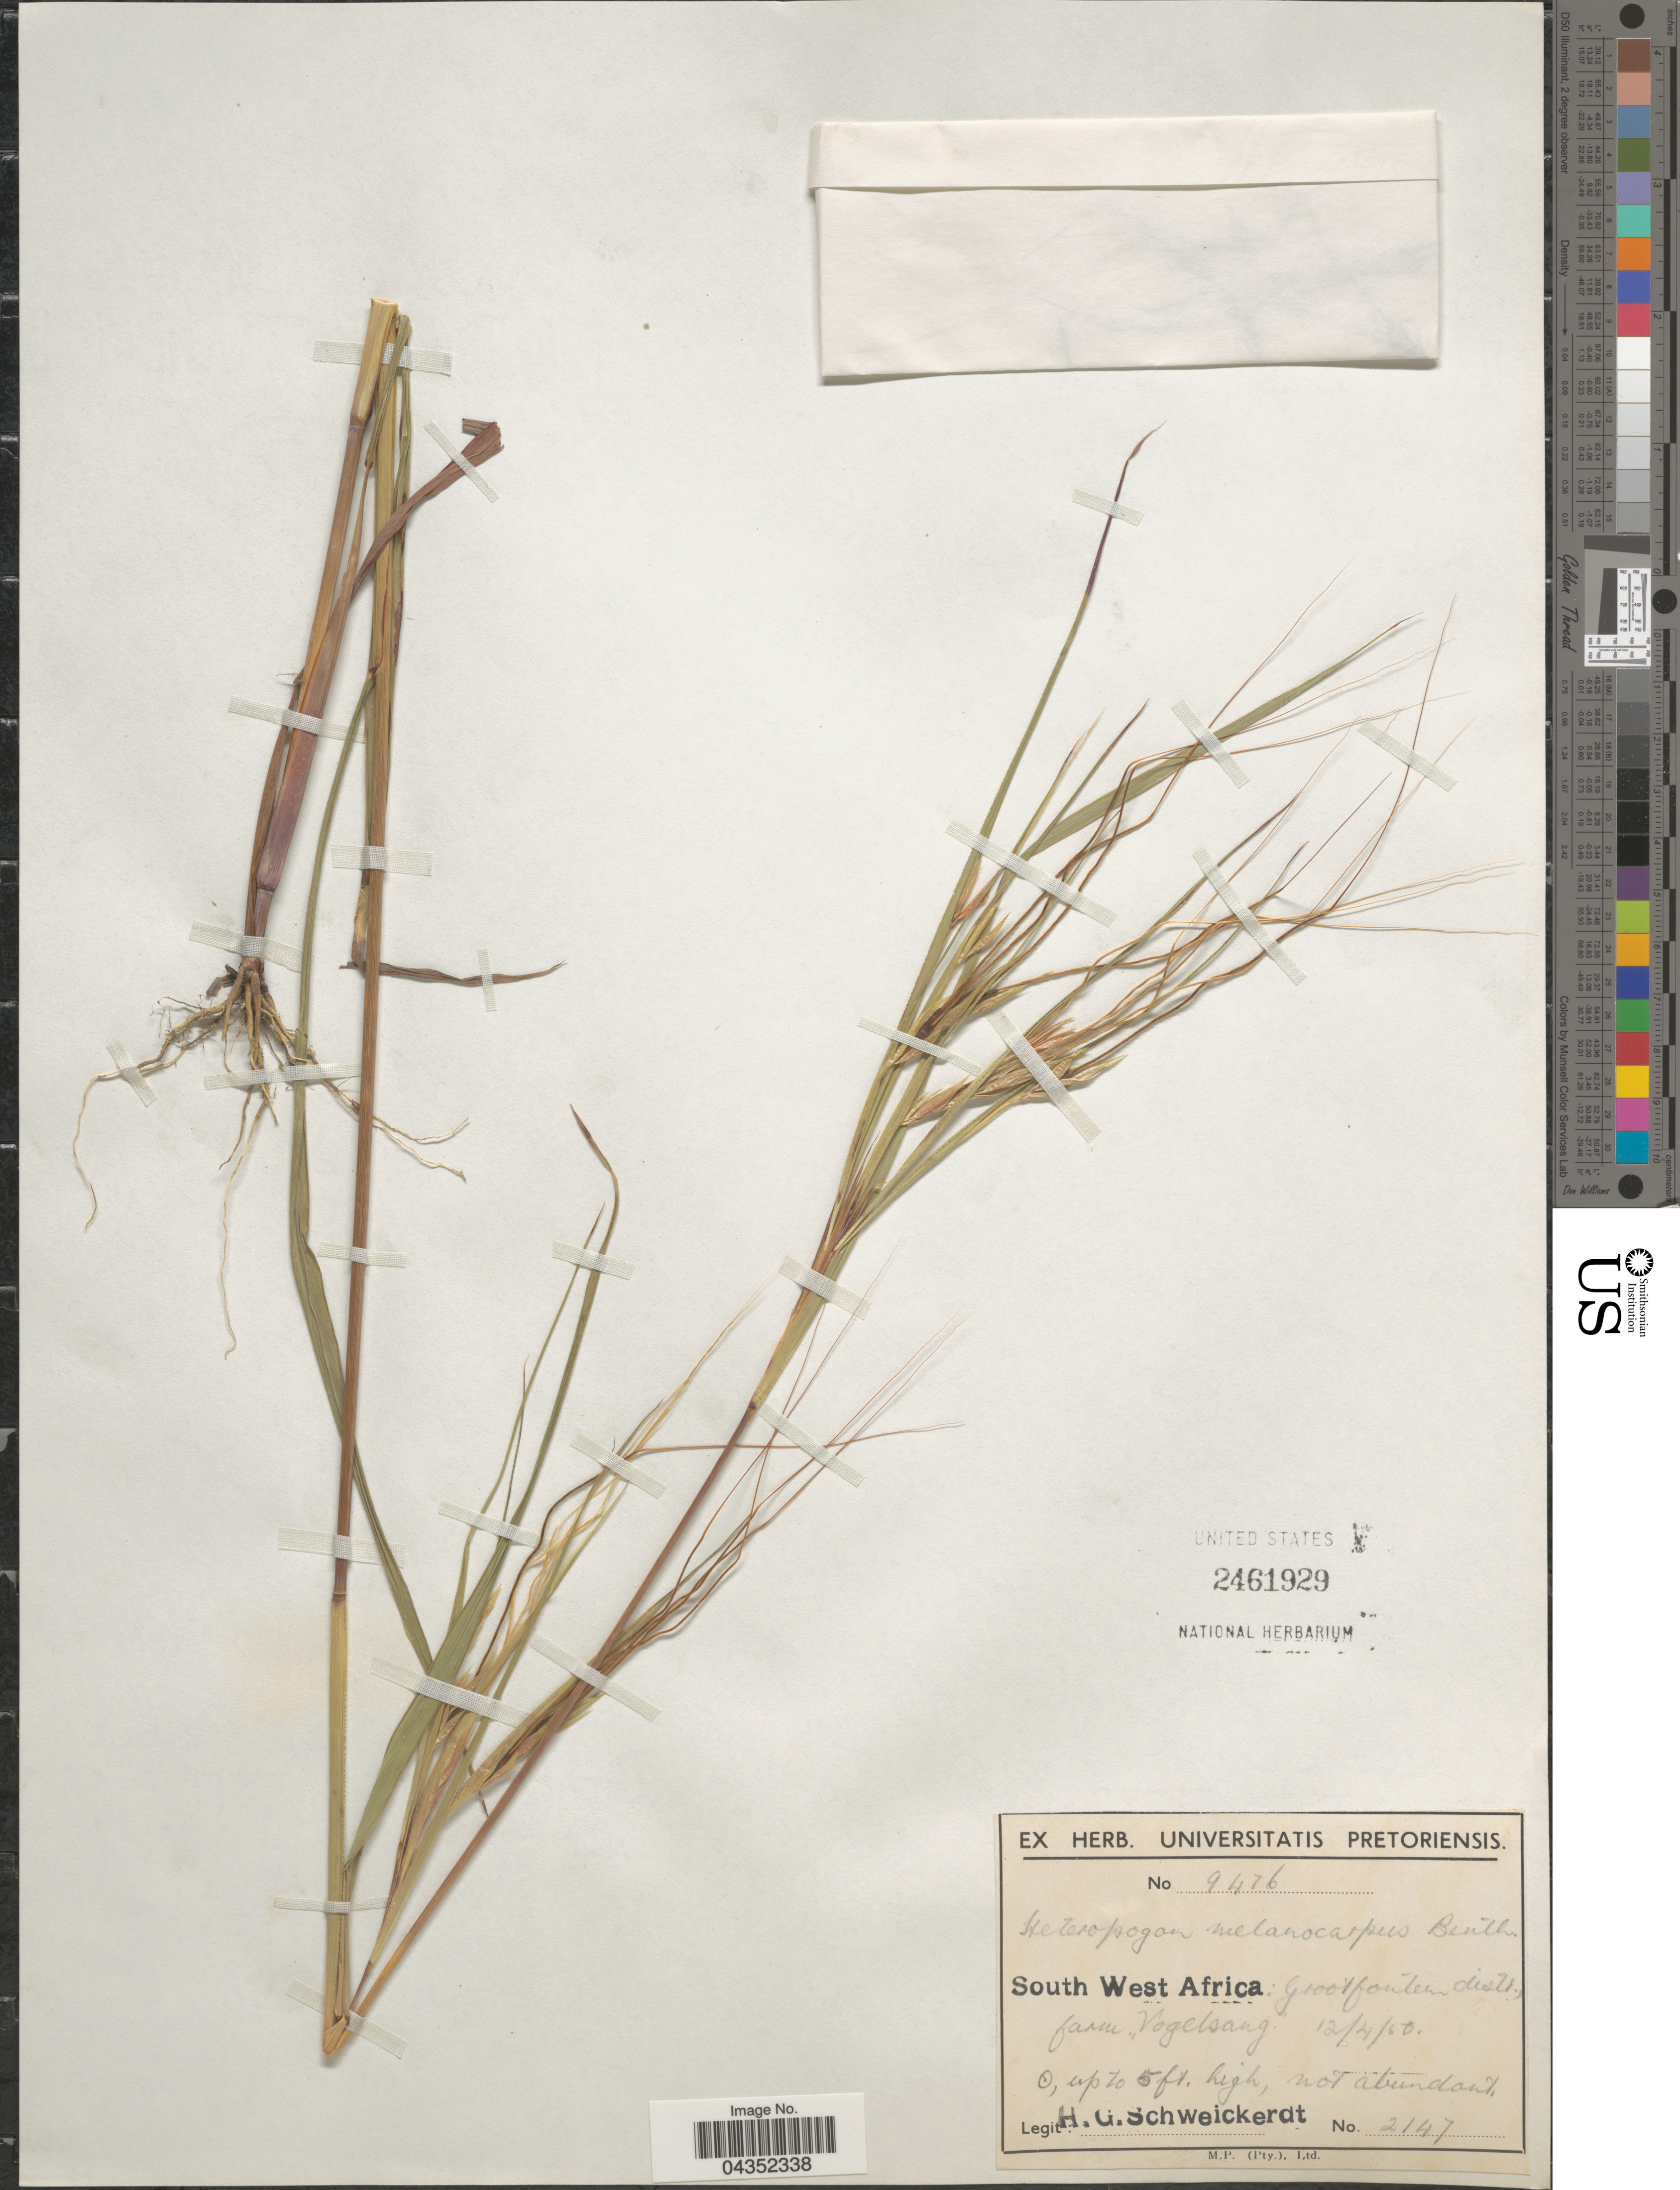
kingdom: Plantae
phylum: Tracheophyta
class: Liliopsida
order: Poales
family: Poaceae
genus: Heteropogon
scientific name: Heteropogon contortus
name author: (L.) P. Beauv. ex Roem. & Schult.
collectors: H. Schweickerdt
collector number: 2147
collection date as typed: Transcribed d/m/y: 12/4/50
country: Namibia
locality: South West Africa: Grootfontein distr., farm Vogelsang.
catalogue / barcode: US 2461929